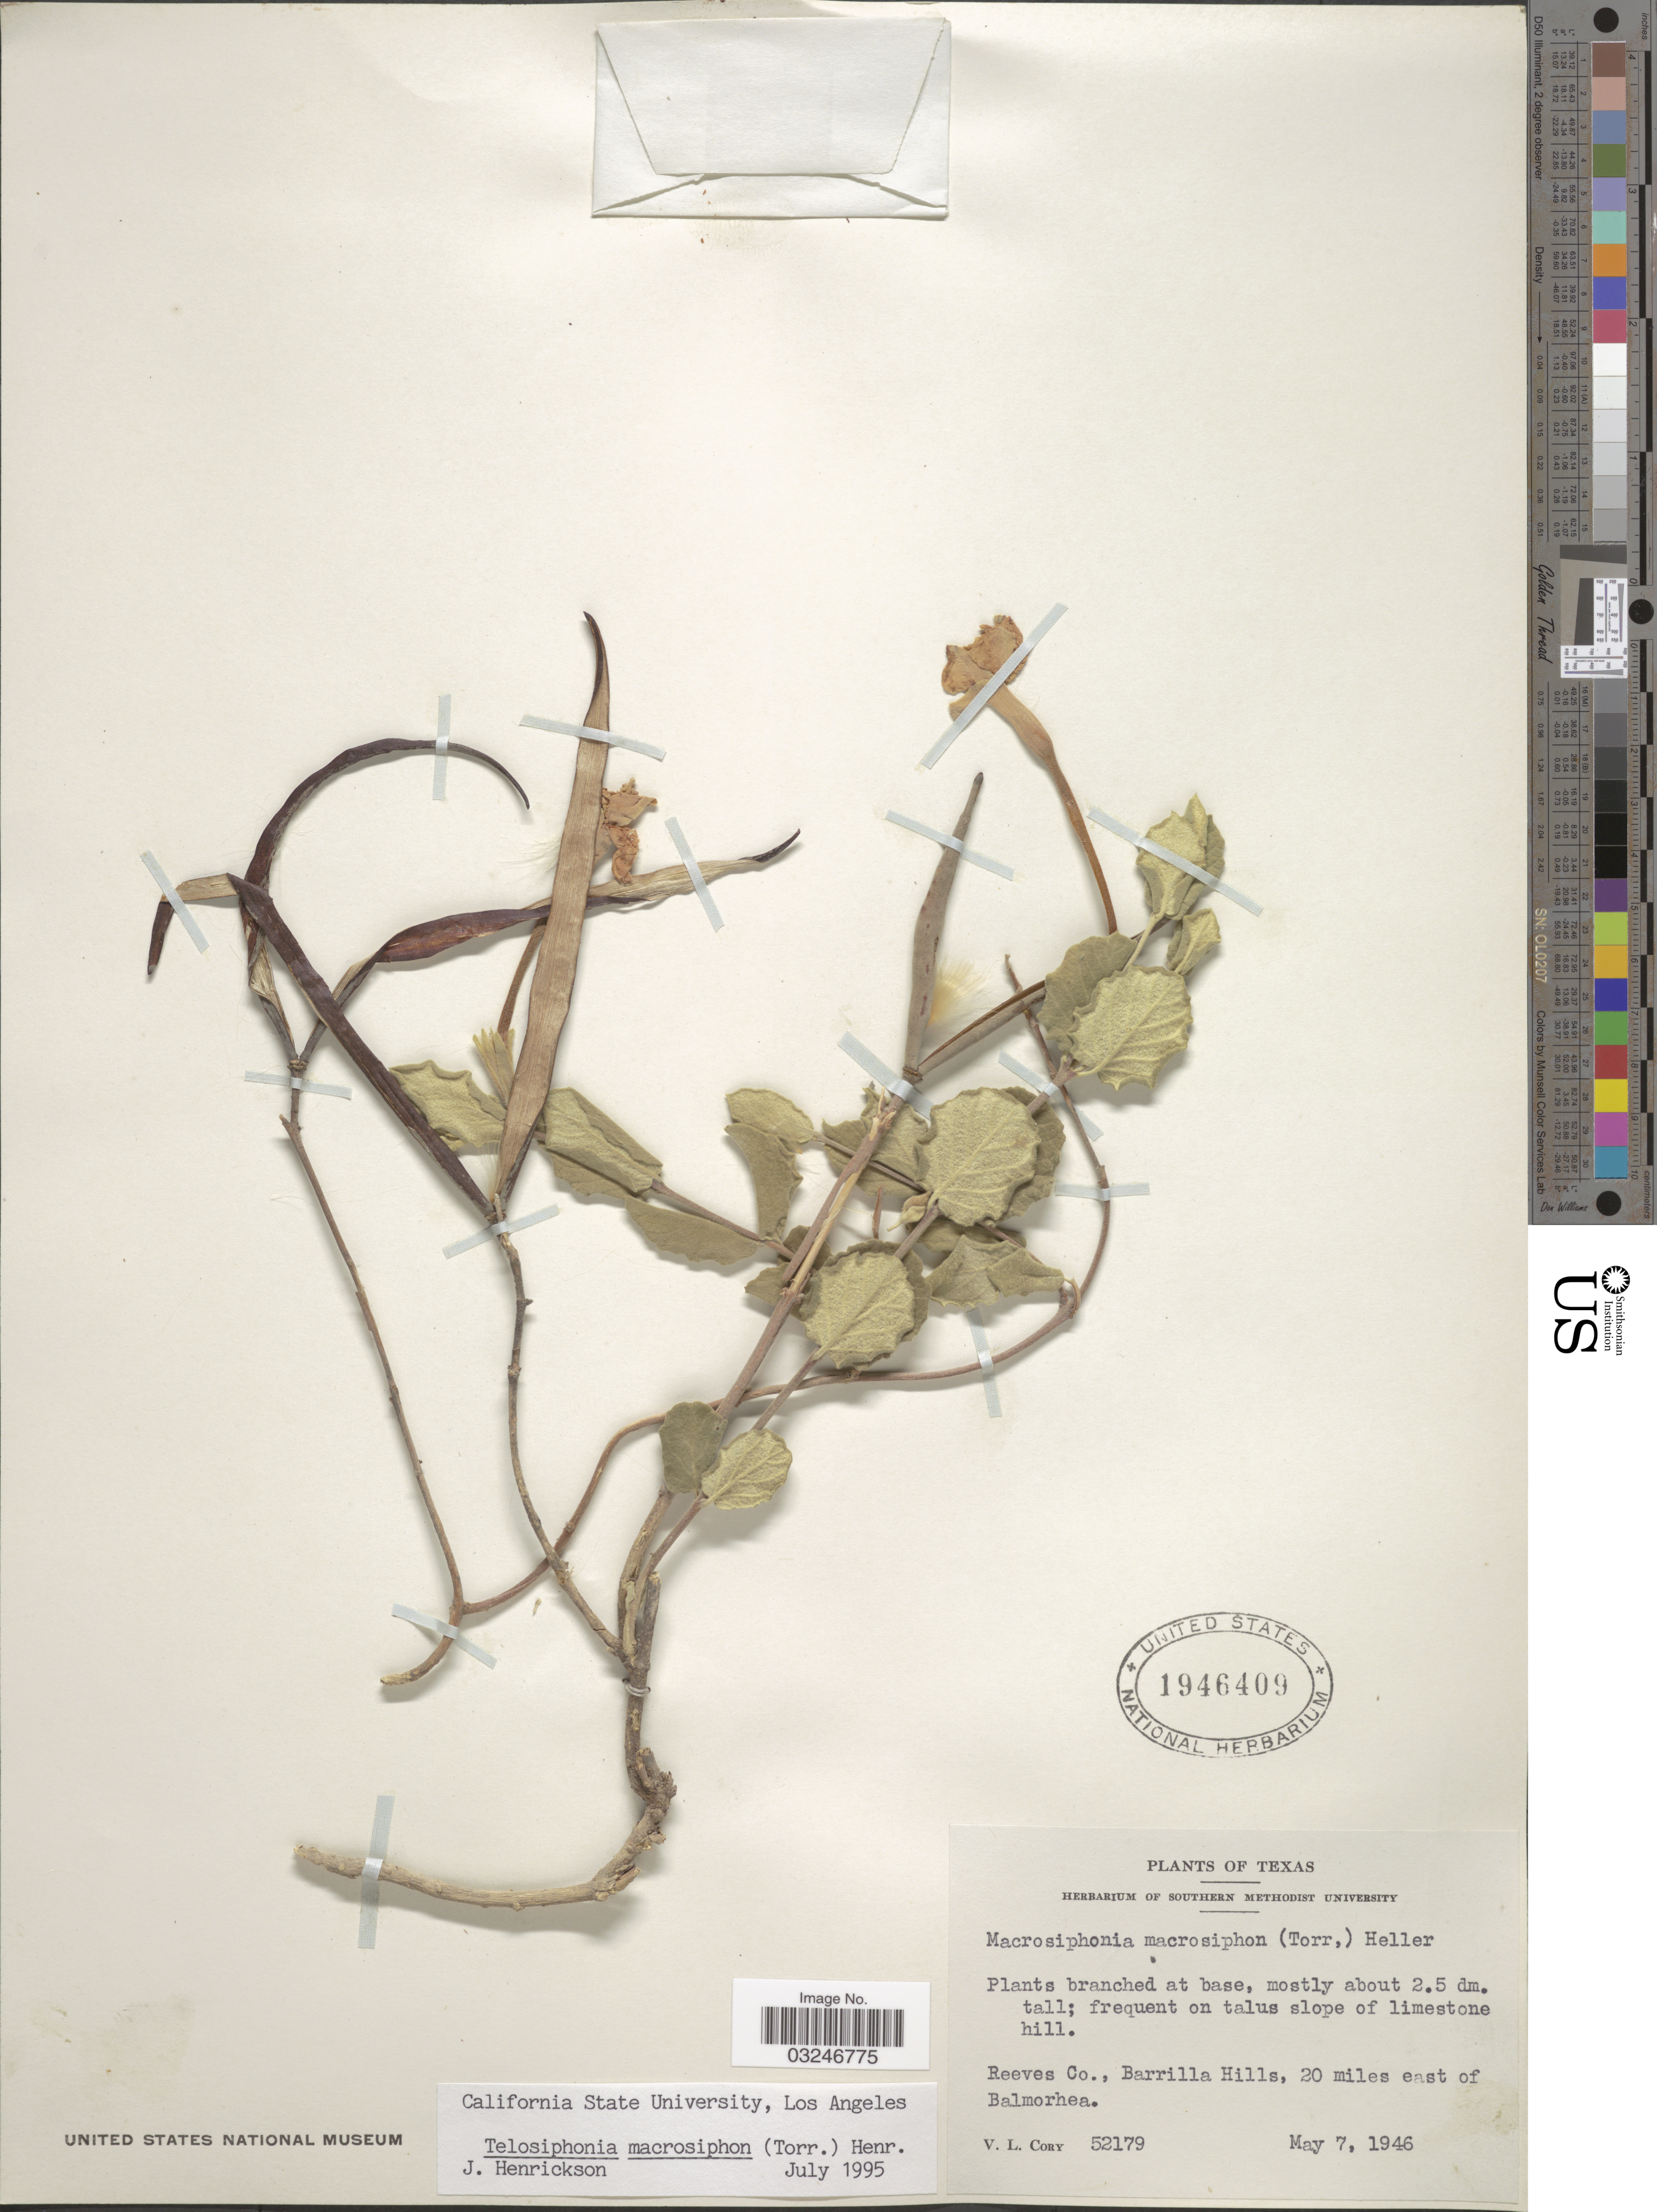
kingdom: Plantae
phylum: Tracheophyta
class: Magnoliopsida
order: Gentianales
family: Apocynaceae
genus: Telosiphonia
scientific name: Telosiphonia macrosiphon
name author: (Torr.) Henrickson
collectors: V. Cory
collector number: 52179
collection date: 1946-05-07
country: United States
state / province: Texas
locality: Reeves Co., Barrilla Hills, 20 miles east of Balmorhea.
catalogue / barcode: US 1946409